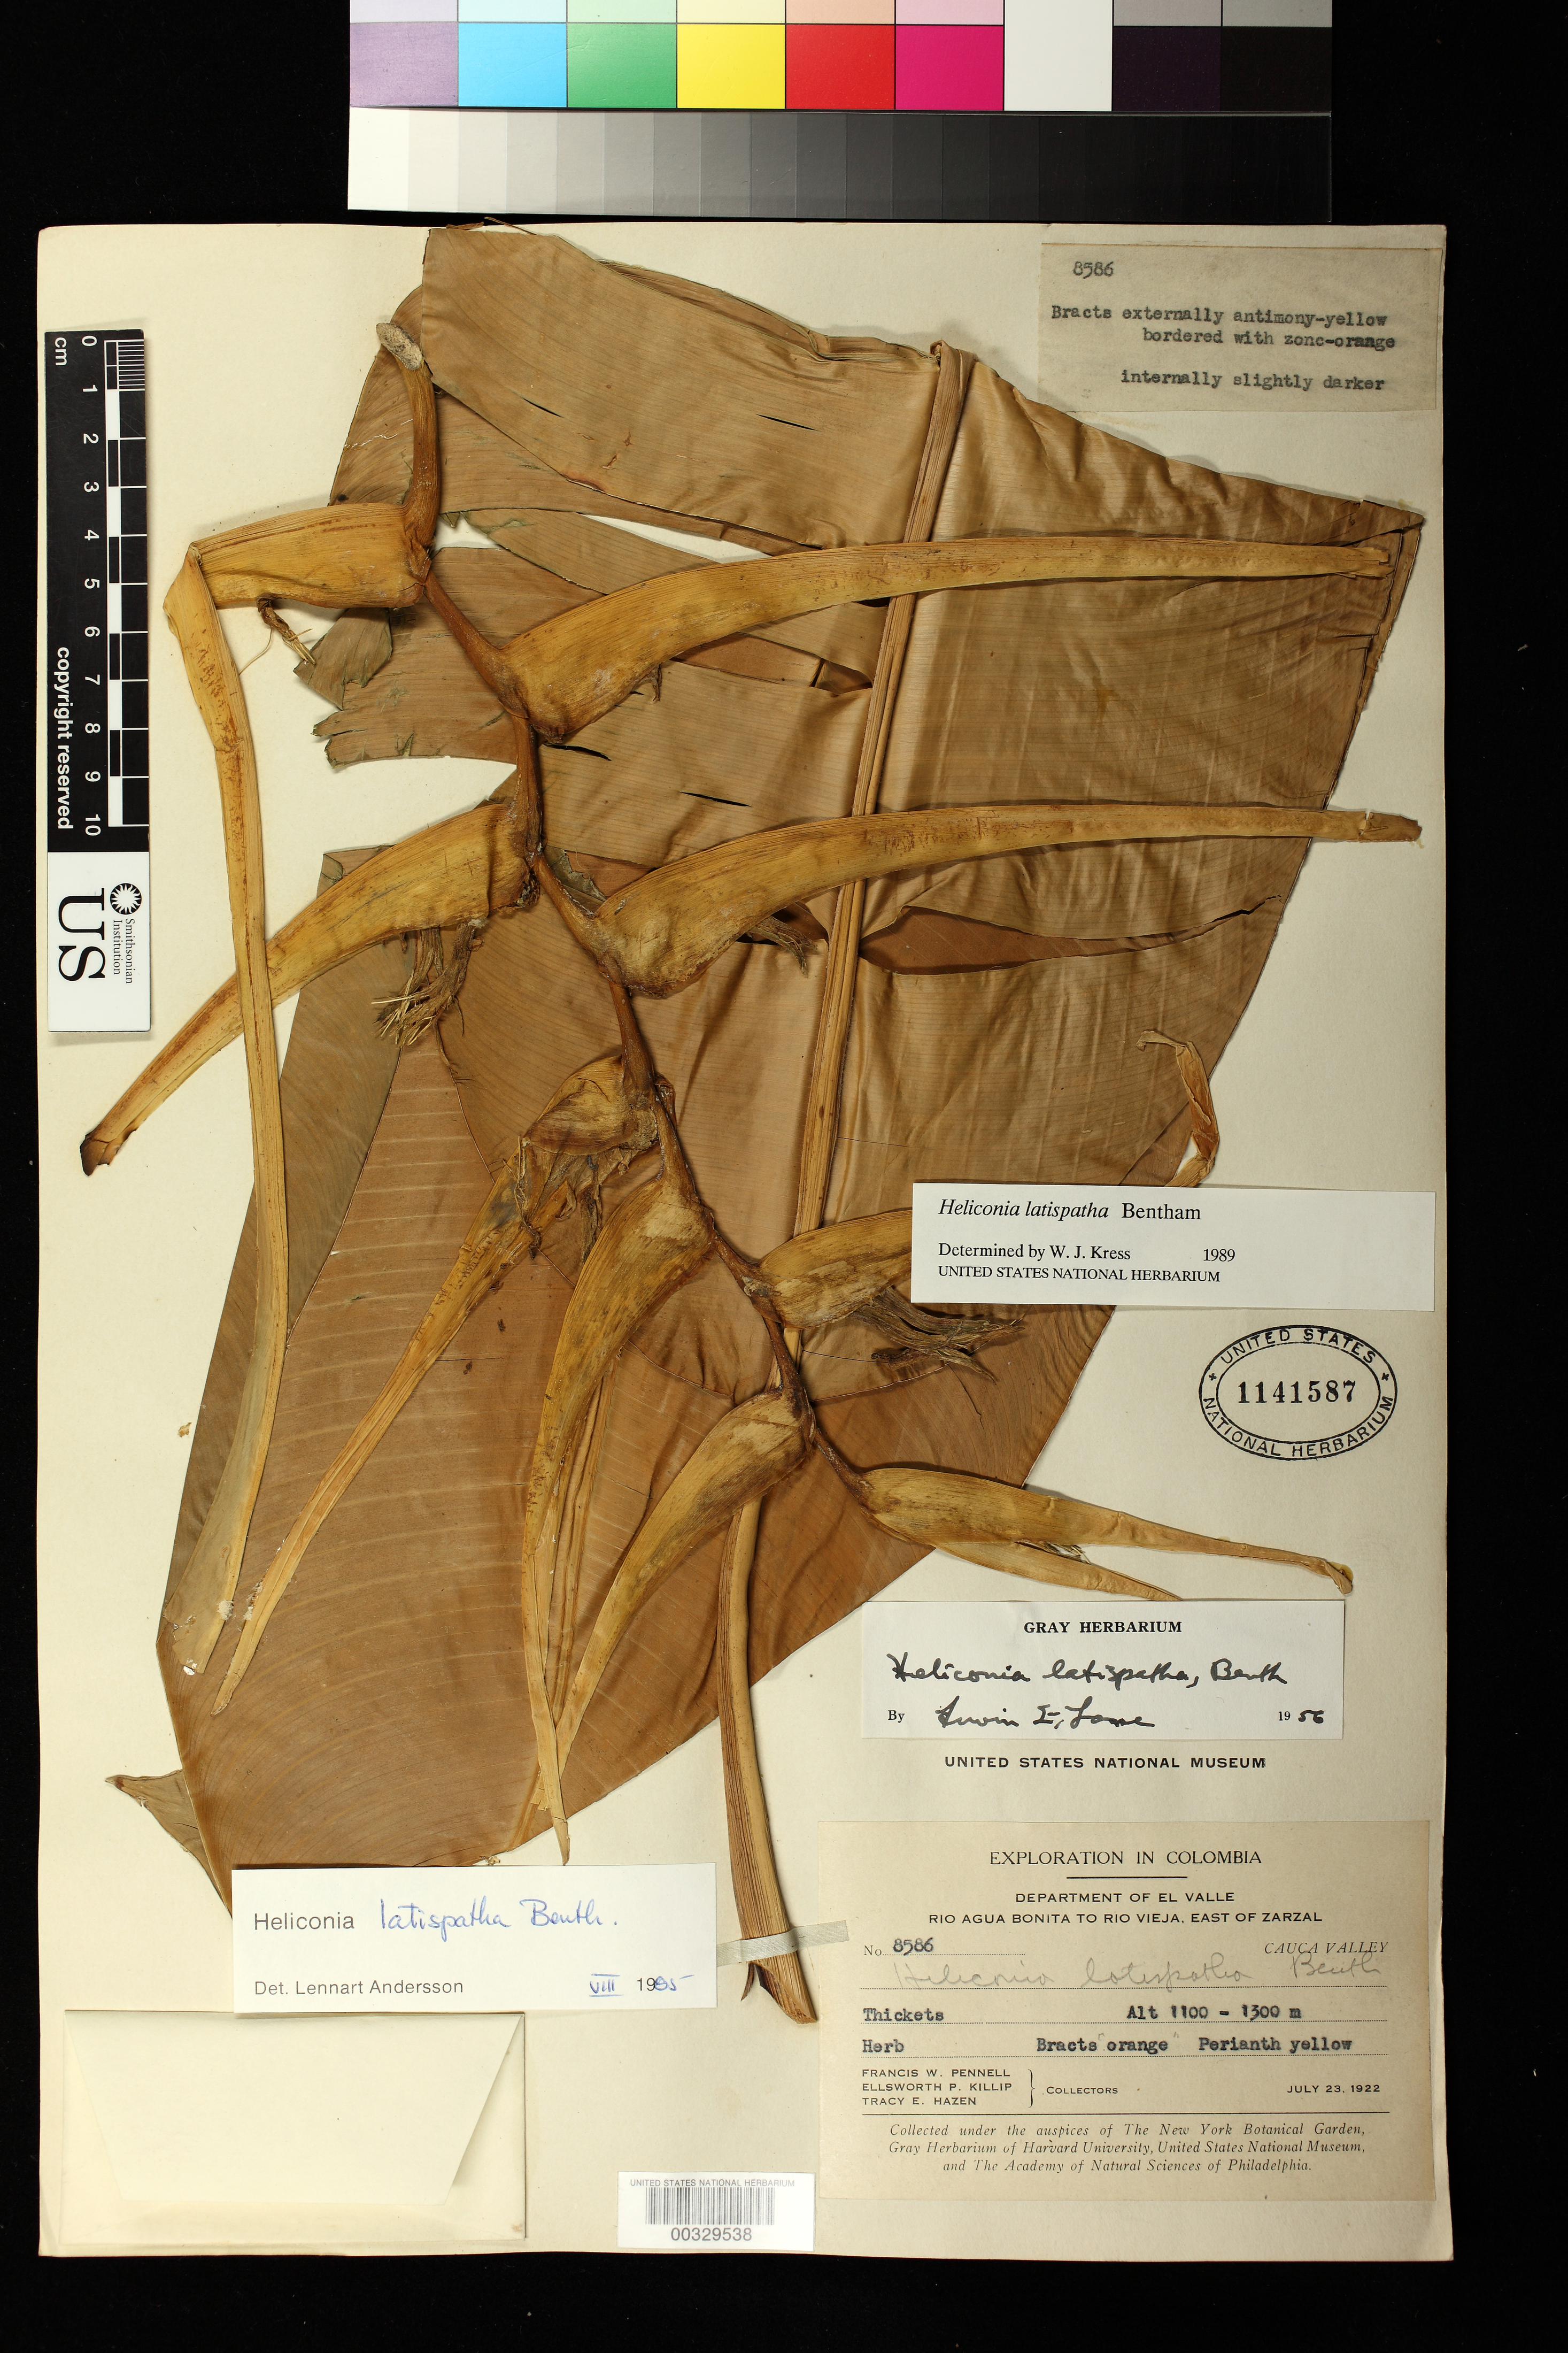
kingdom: Plantae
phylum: Tracheophyta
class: Liliopsida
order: Zingiberales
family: Heliconiaceae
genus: Heliconia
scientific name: Heliconia latispatha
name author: Benth.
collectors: F. W. Pennell, E. P. Killip & T. E. Hazen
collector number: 8586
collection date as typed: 23 Jul 1922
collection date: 1922-07-23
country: Colombia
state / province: Valle del Cauca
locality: Rio agua Bonita to Rio Vieja, E of Zarzal, Cauca Valley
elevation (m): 1100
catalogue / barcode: US 1141587